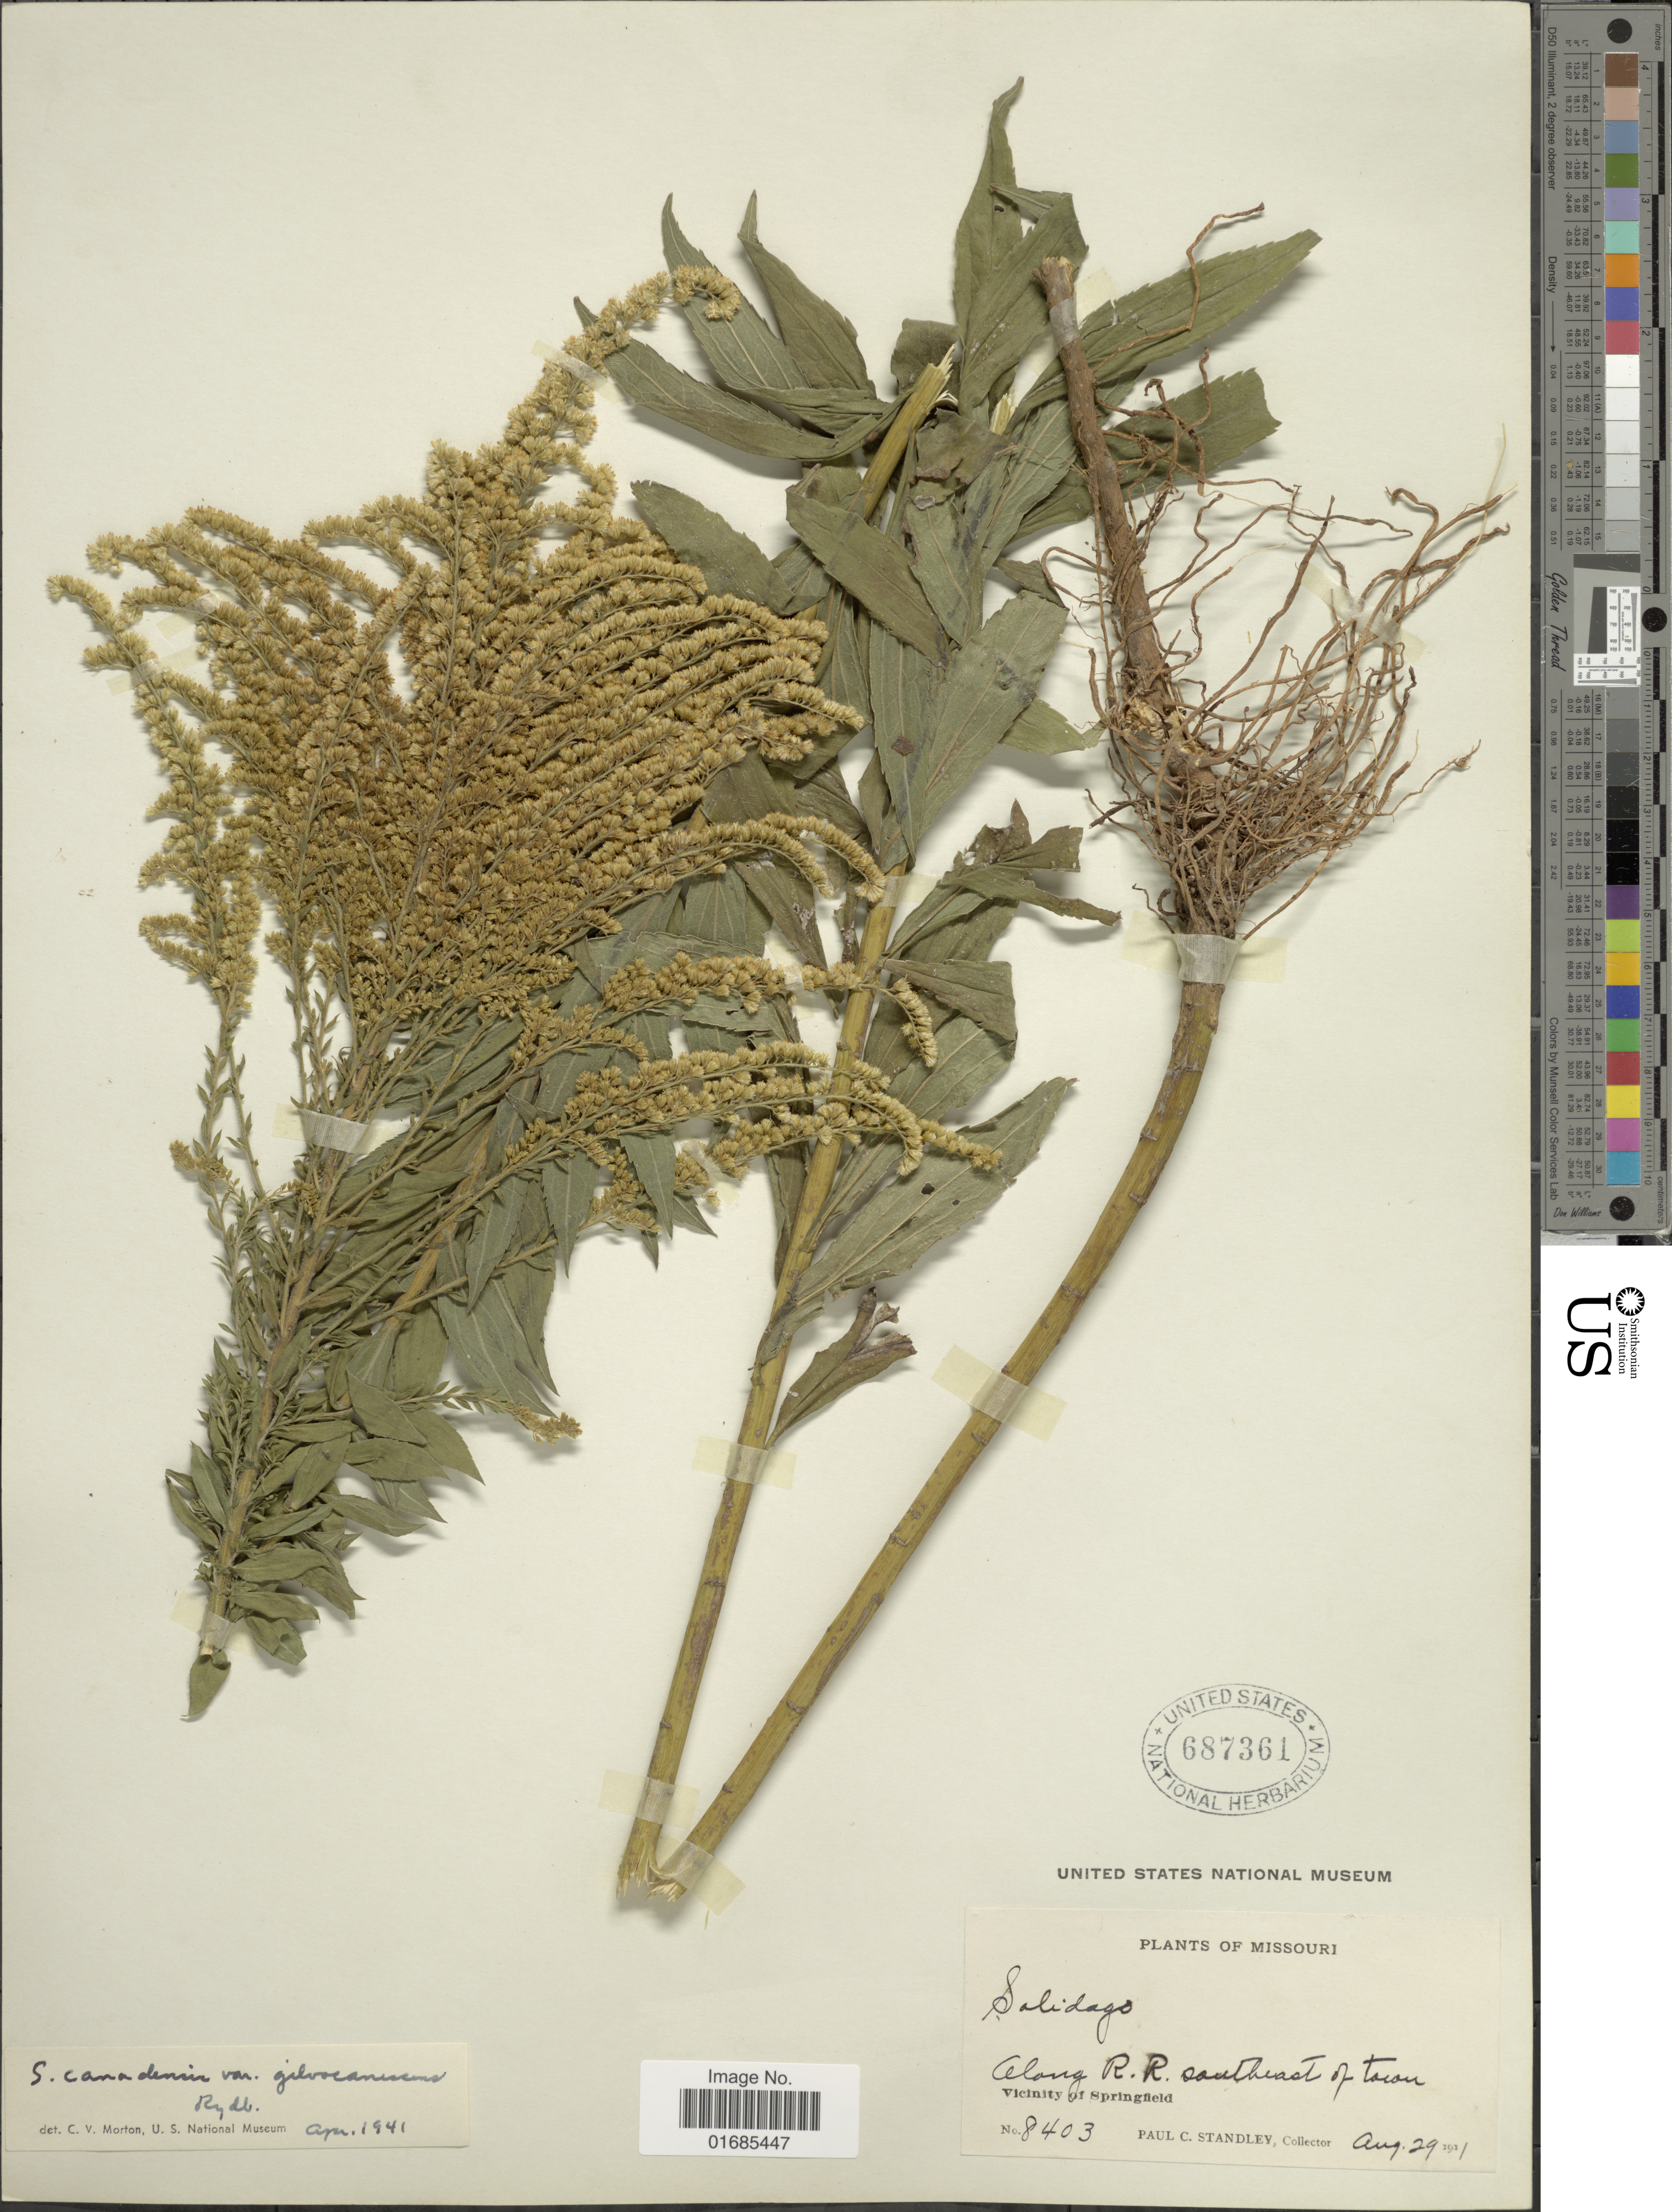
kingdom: Plantae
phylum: Tracheophyta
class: Magnoliopsida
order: Asterales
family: Asteraceae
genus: Solidago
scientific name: Solidago canadensis var. gilvocanescens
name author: Rydb.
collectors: P. C. Standley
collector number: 8403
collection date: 1911-08-29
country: United States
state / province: Missouri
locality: Along R. R. southeast oftown, Vicinity of Springfield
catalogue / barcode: US 687361